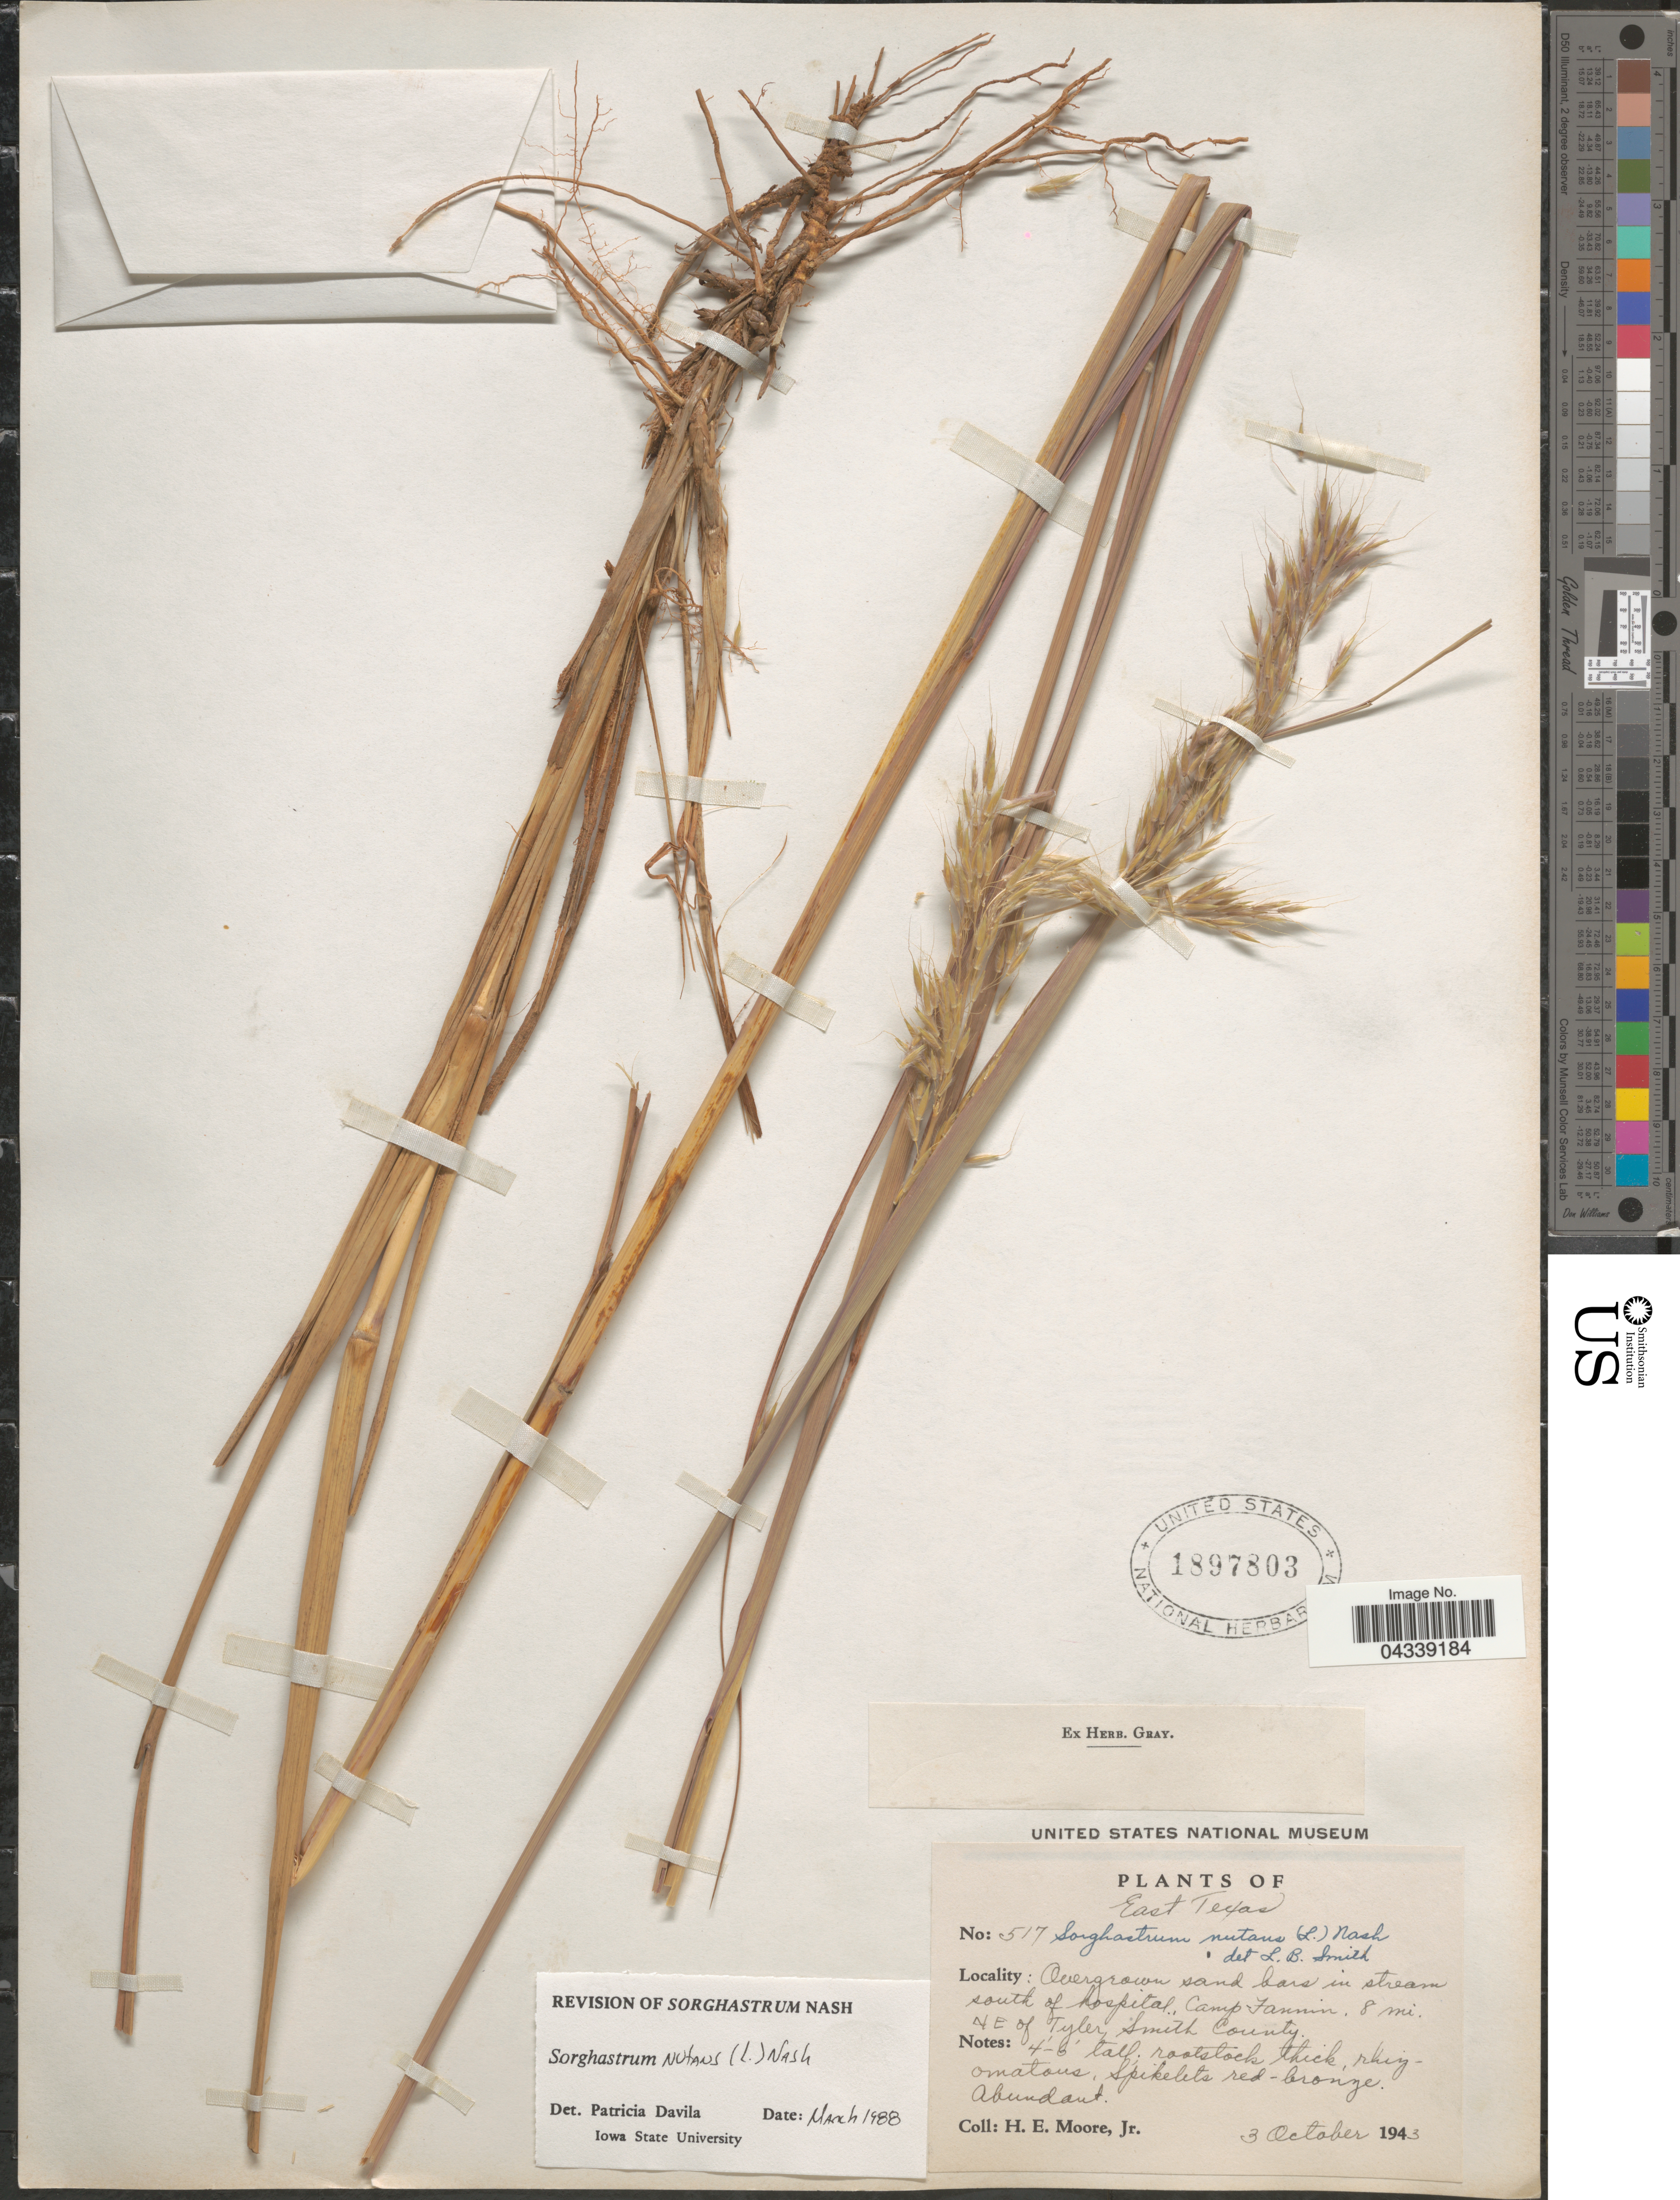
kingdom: Plantae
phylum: Tracheophyta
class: Liliopsida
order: Poales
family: Poaceae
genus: Sorghastrum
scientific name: Sorghastrum nutans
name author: (L.) Nash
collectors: H. Moore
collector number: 517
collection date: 1943-10-03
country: United States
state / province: Texas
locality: East Texas. Overgrown sand bars in stream south of hospital, Camp Fannin, 8 mi. NE of Tyler, Smith County.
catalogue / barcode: US 1897803